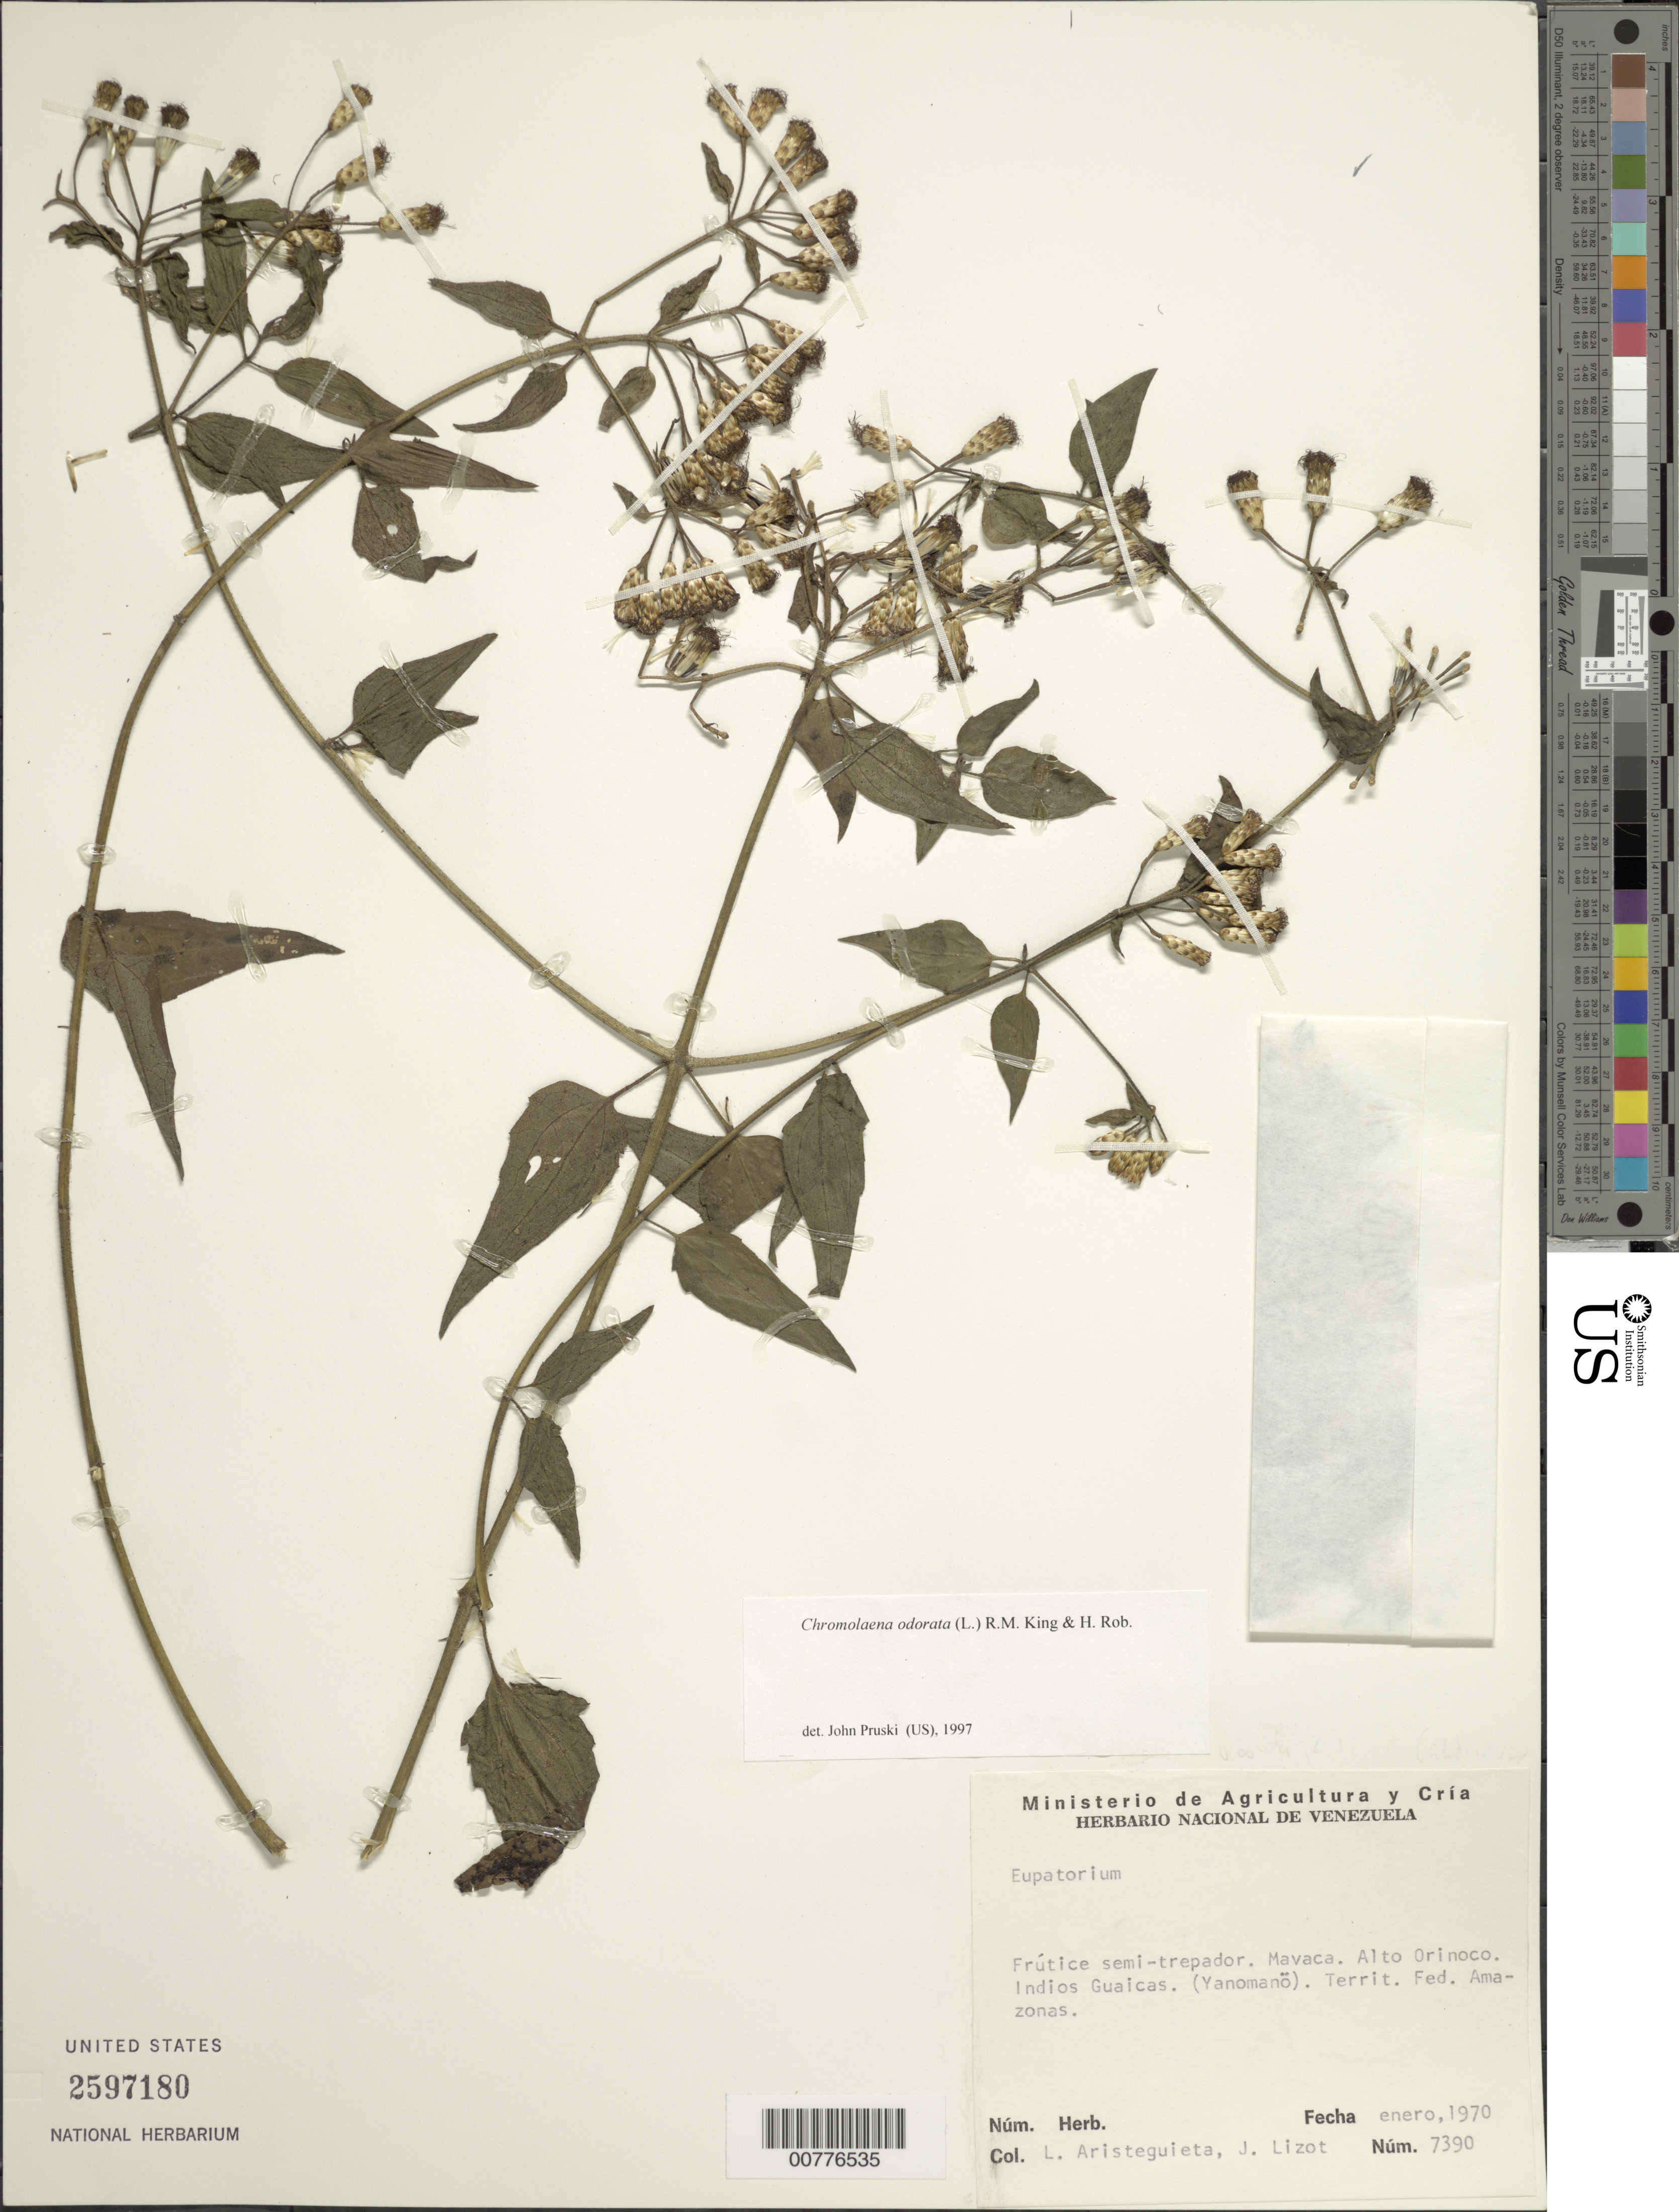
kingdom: Plantae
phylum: Tracheophyta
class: Magnoliopsida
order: Asterales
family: Asteraceae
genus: Chromolaena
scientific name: Chromolaena odorata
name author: (L.) R.M. King & H. Rob.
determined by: Pruski, J. F.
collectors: L. Aristeguieta & J. Lizot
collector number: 7390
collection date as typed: Jan-70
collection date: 1970-01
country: Venezuela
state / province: Amazonas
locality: Mavaca, Alto Orinoco, Indios Guaicas (Yanomanö)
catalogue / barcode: US 2597180